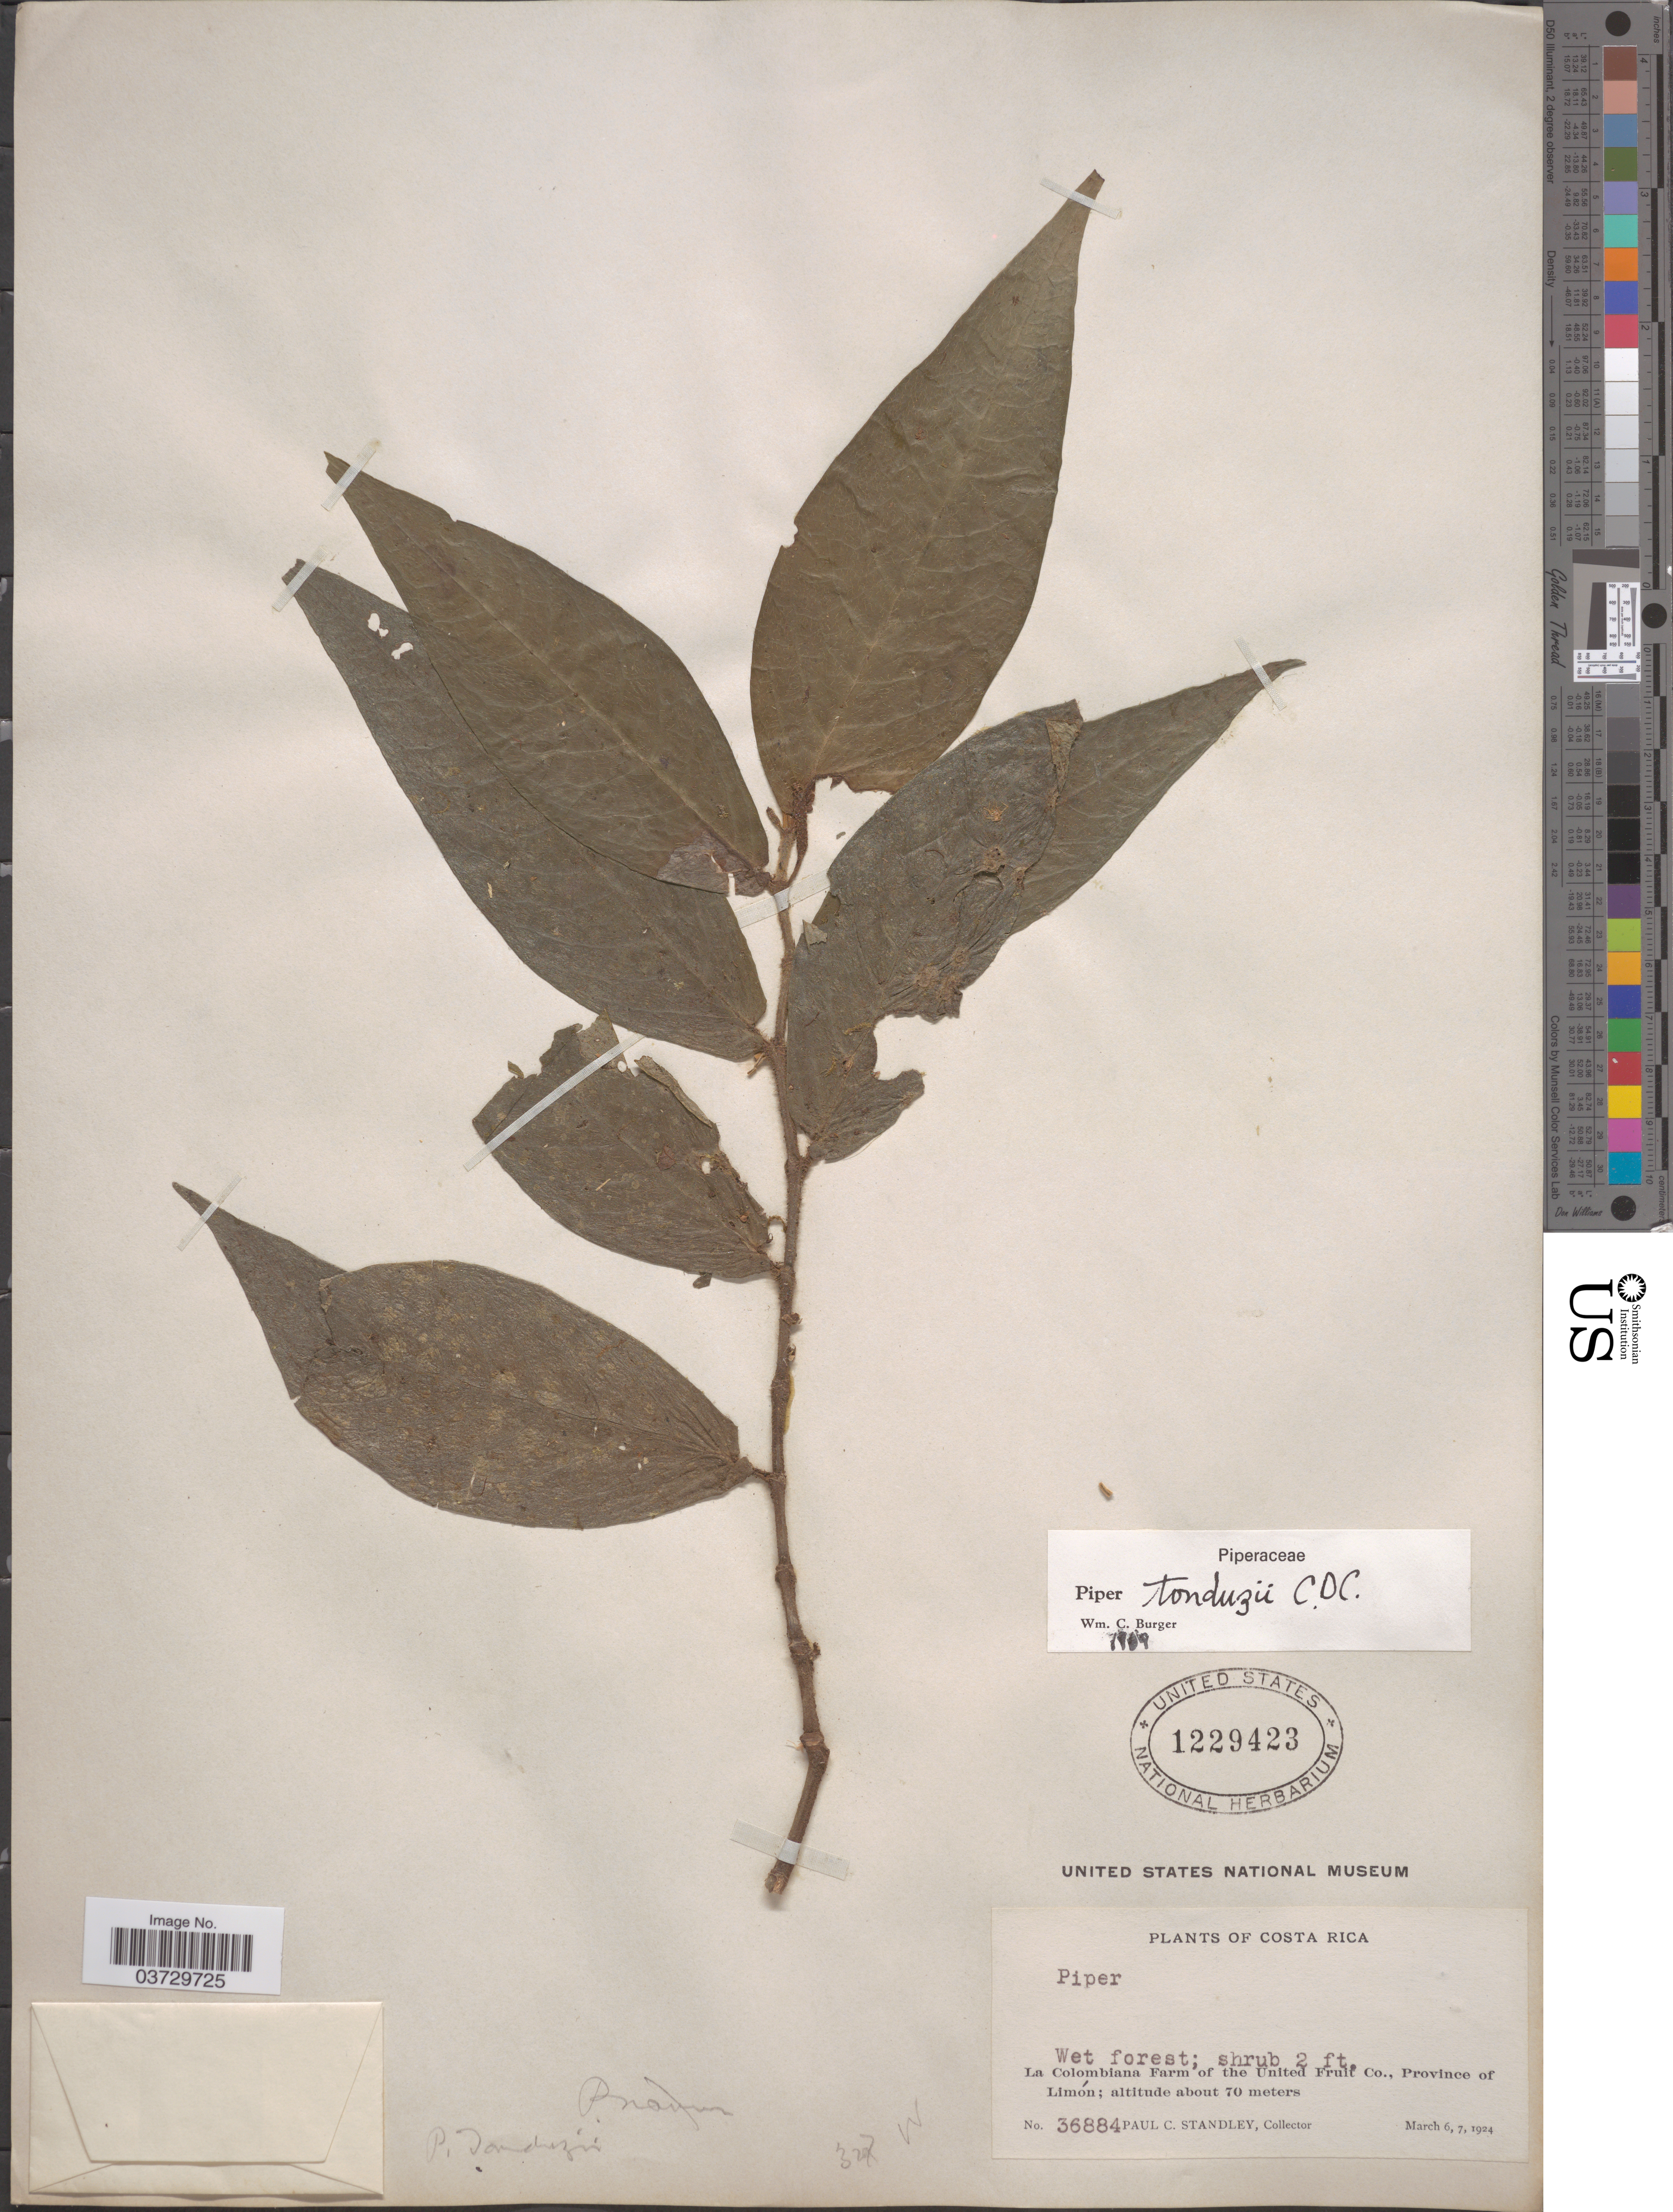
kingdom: Plantae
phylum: Tracheophyta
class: Magnoliopsida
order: Piperales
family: Piperaceae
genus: Piper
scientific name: Piper tonduzii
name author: C. DC. in Pittier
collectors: P. C. Standley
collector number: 36884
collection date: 1924-03-06/1924-03-07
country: Costa Rica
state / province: Limón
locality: La Colombiana Farm of the United Fruit Co.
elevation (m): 70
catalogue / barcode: US 1229423